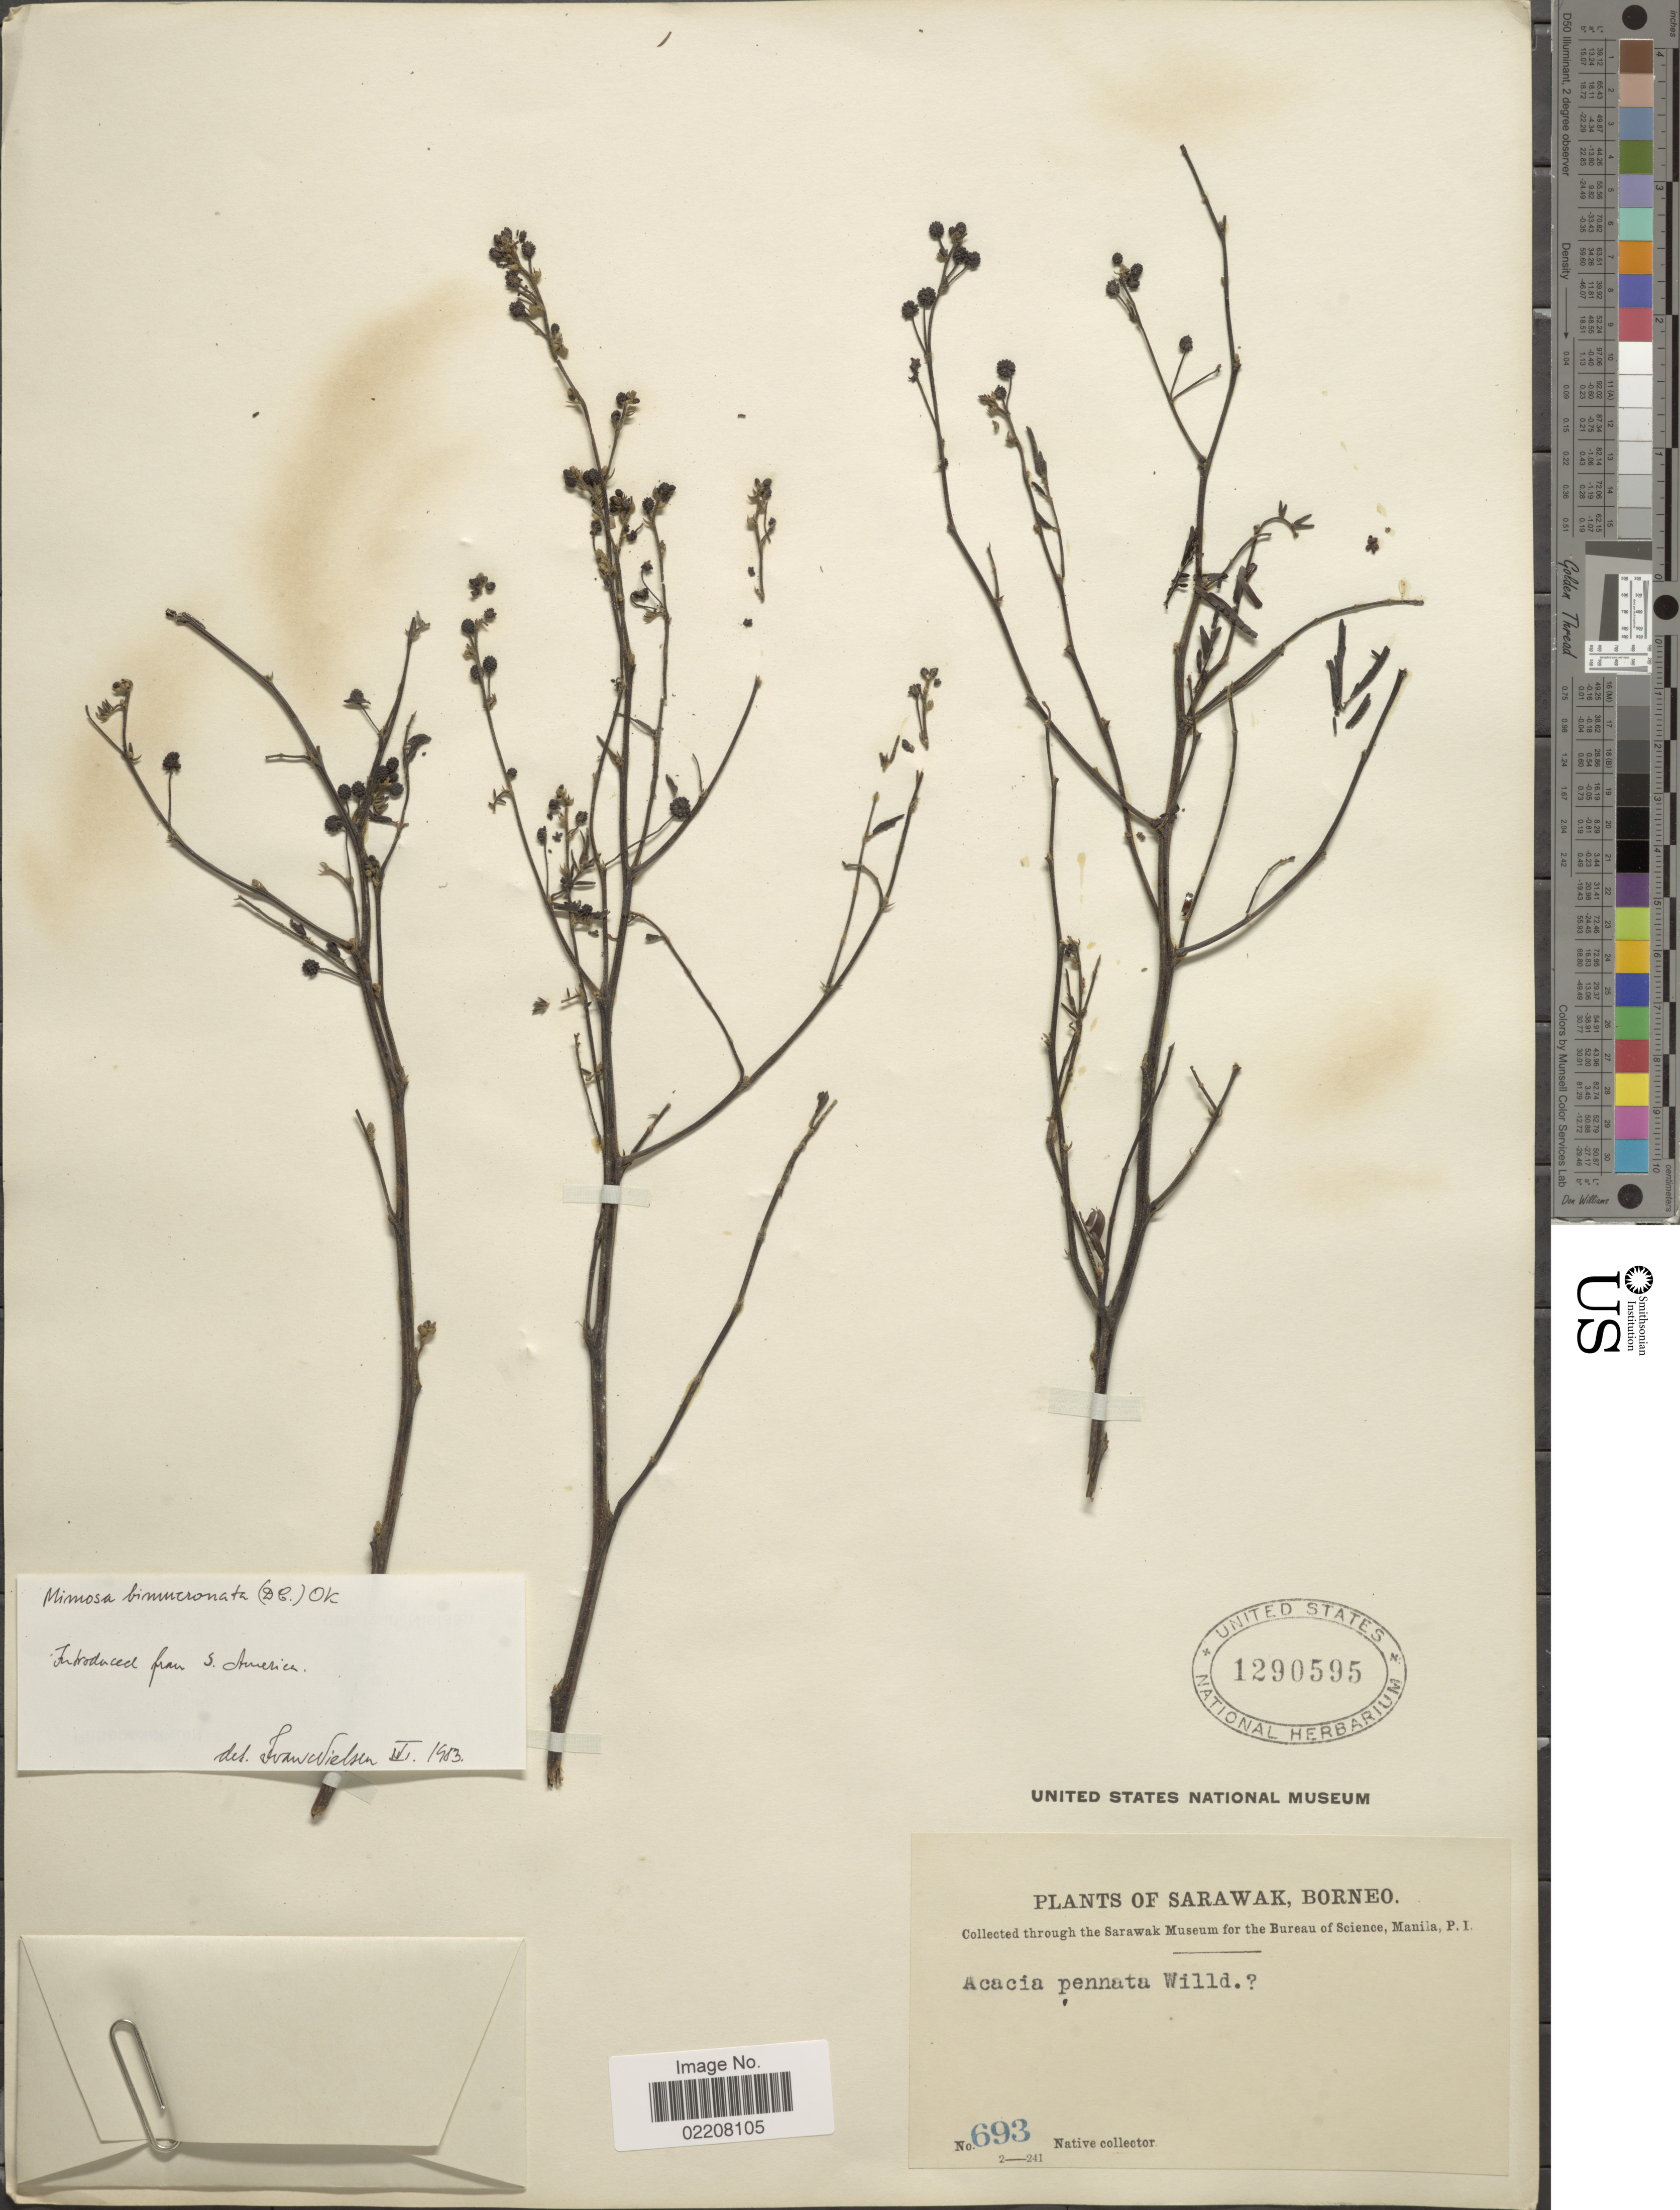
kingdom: Plantae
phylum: Tracheophyta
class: Magnoliopsida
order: Fabales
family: Fabaceae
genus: Mimosa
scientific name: Mimosa bimucronata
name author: (DC.) Kuntze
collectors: Native collector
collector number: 693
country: Malaysia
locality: Sarawak, Borneo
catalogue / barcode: US 1290595